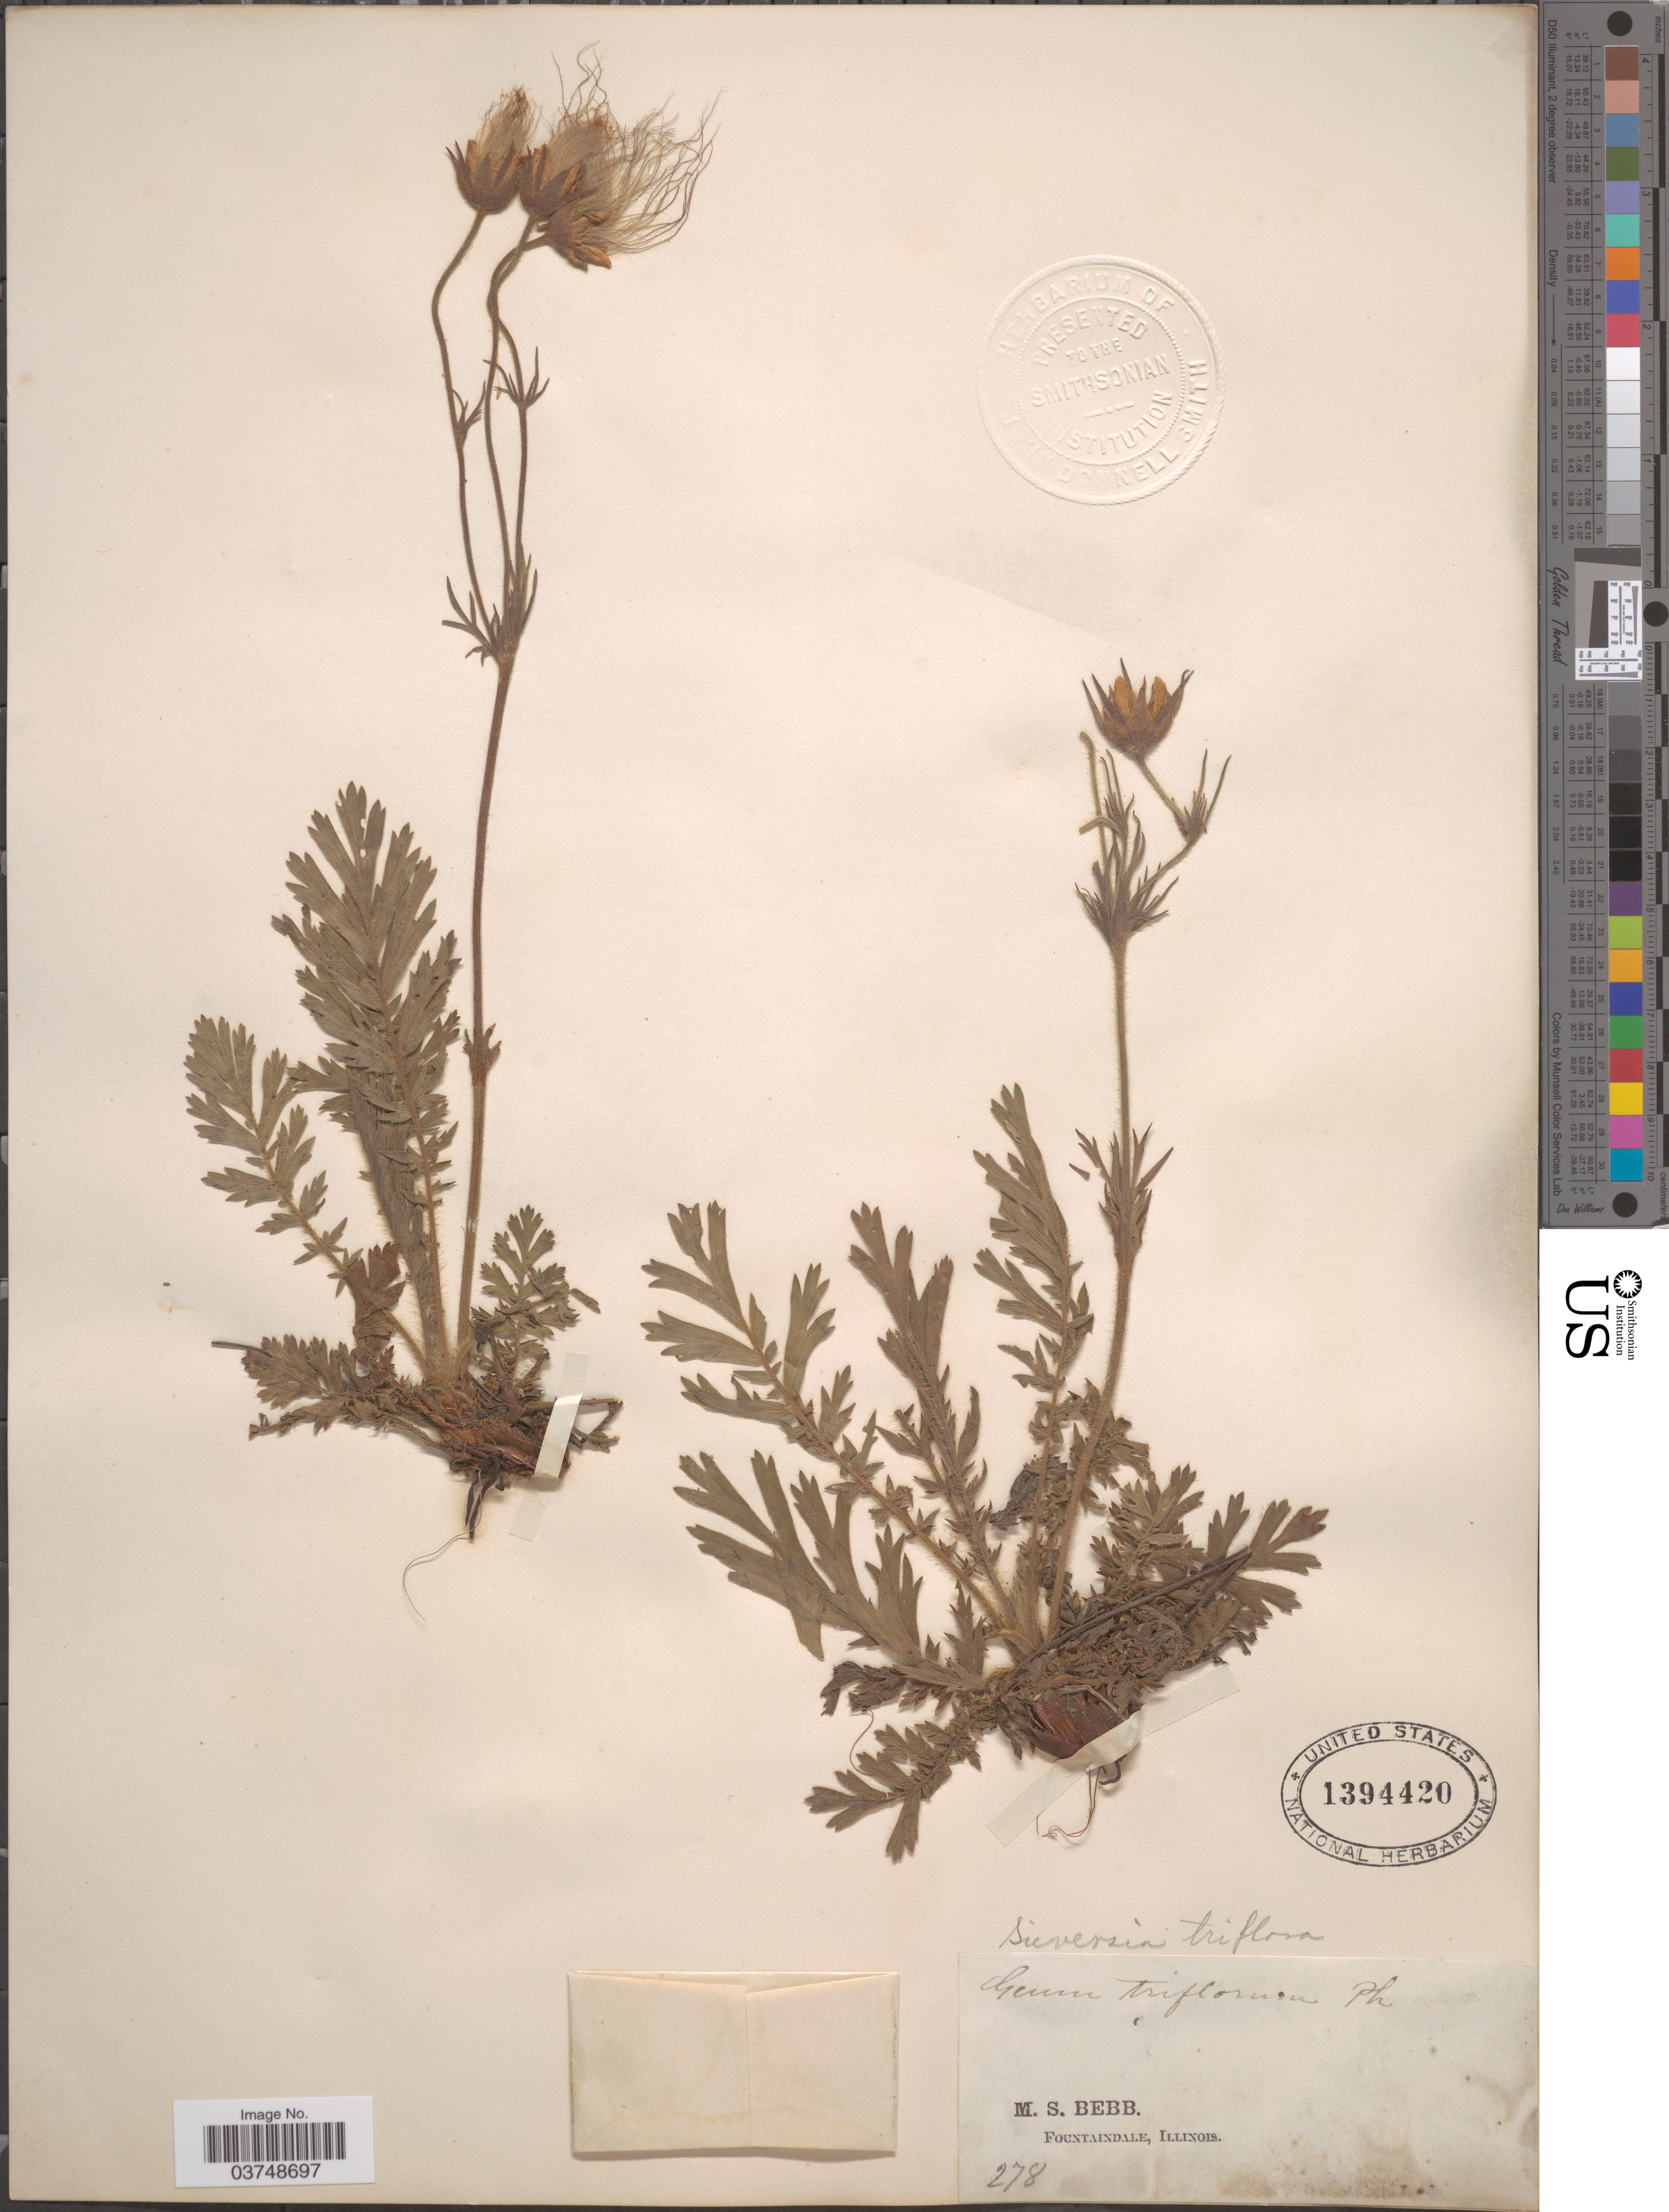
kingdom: Plantae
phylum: Tracheophyta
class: Magnoliopsida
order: Rosales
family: Rosaceae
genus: Geum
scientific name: Geum triflorum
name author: Pursh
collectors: M. Bebb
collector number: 278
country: United States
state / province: Illinois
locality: Fountaindale.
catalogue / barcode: US 1394420